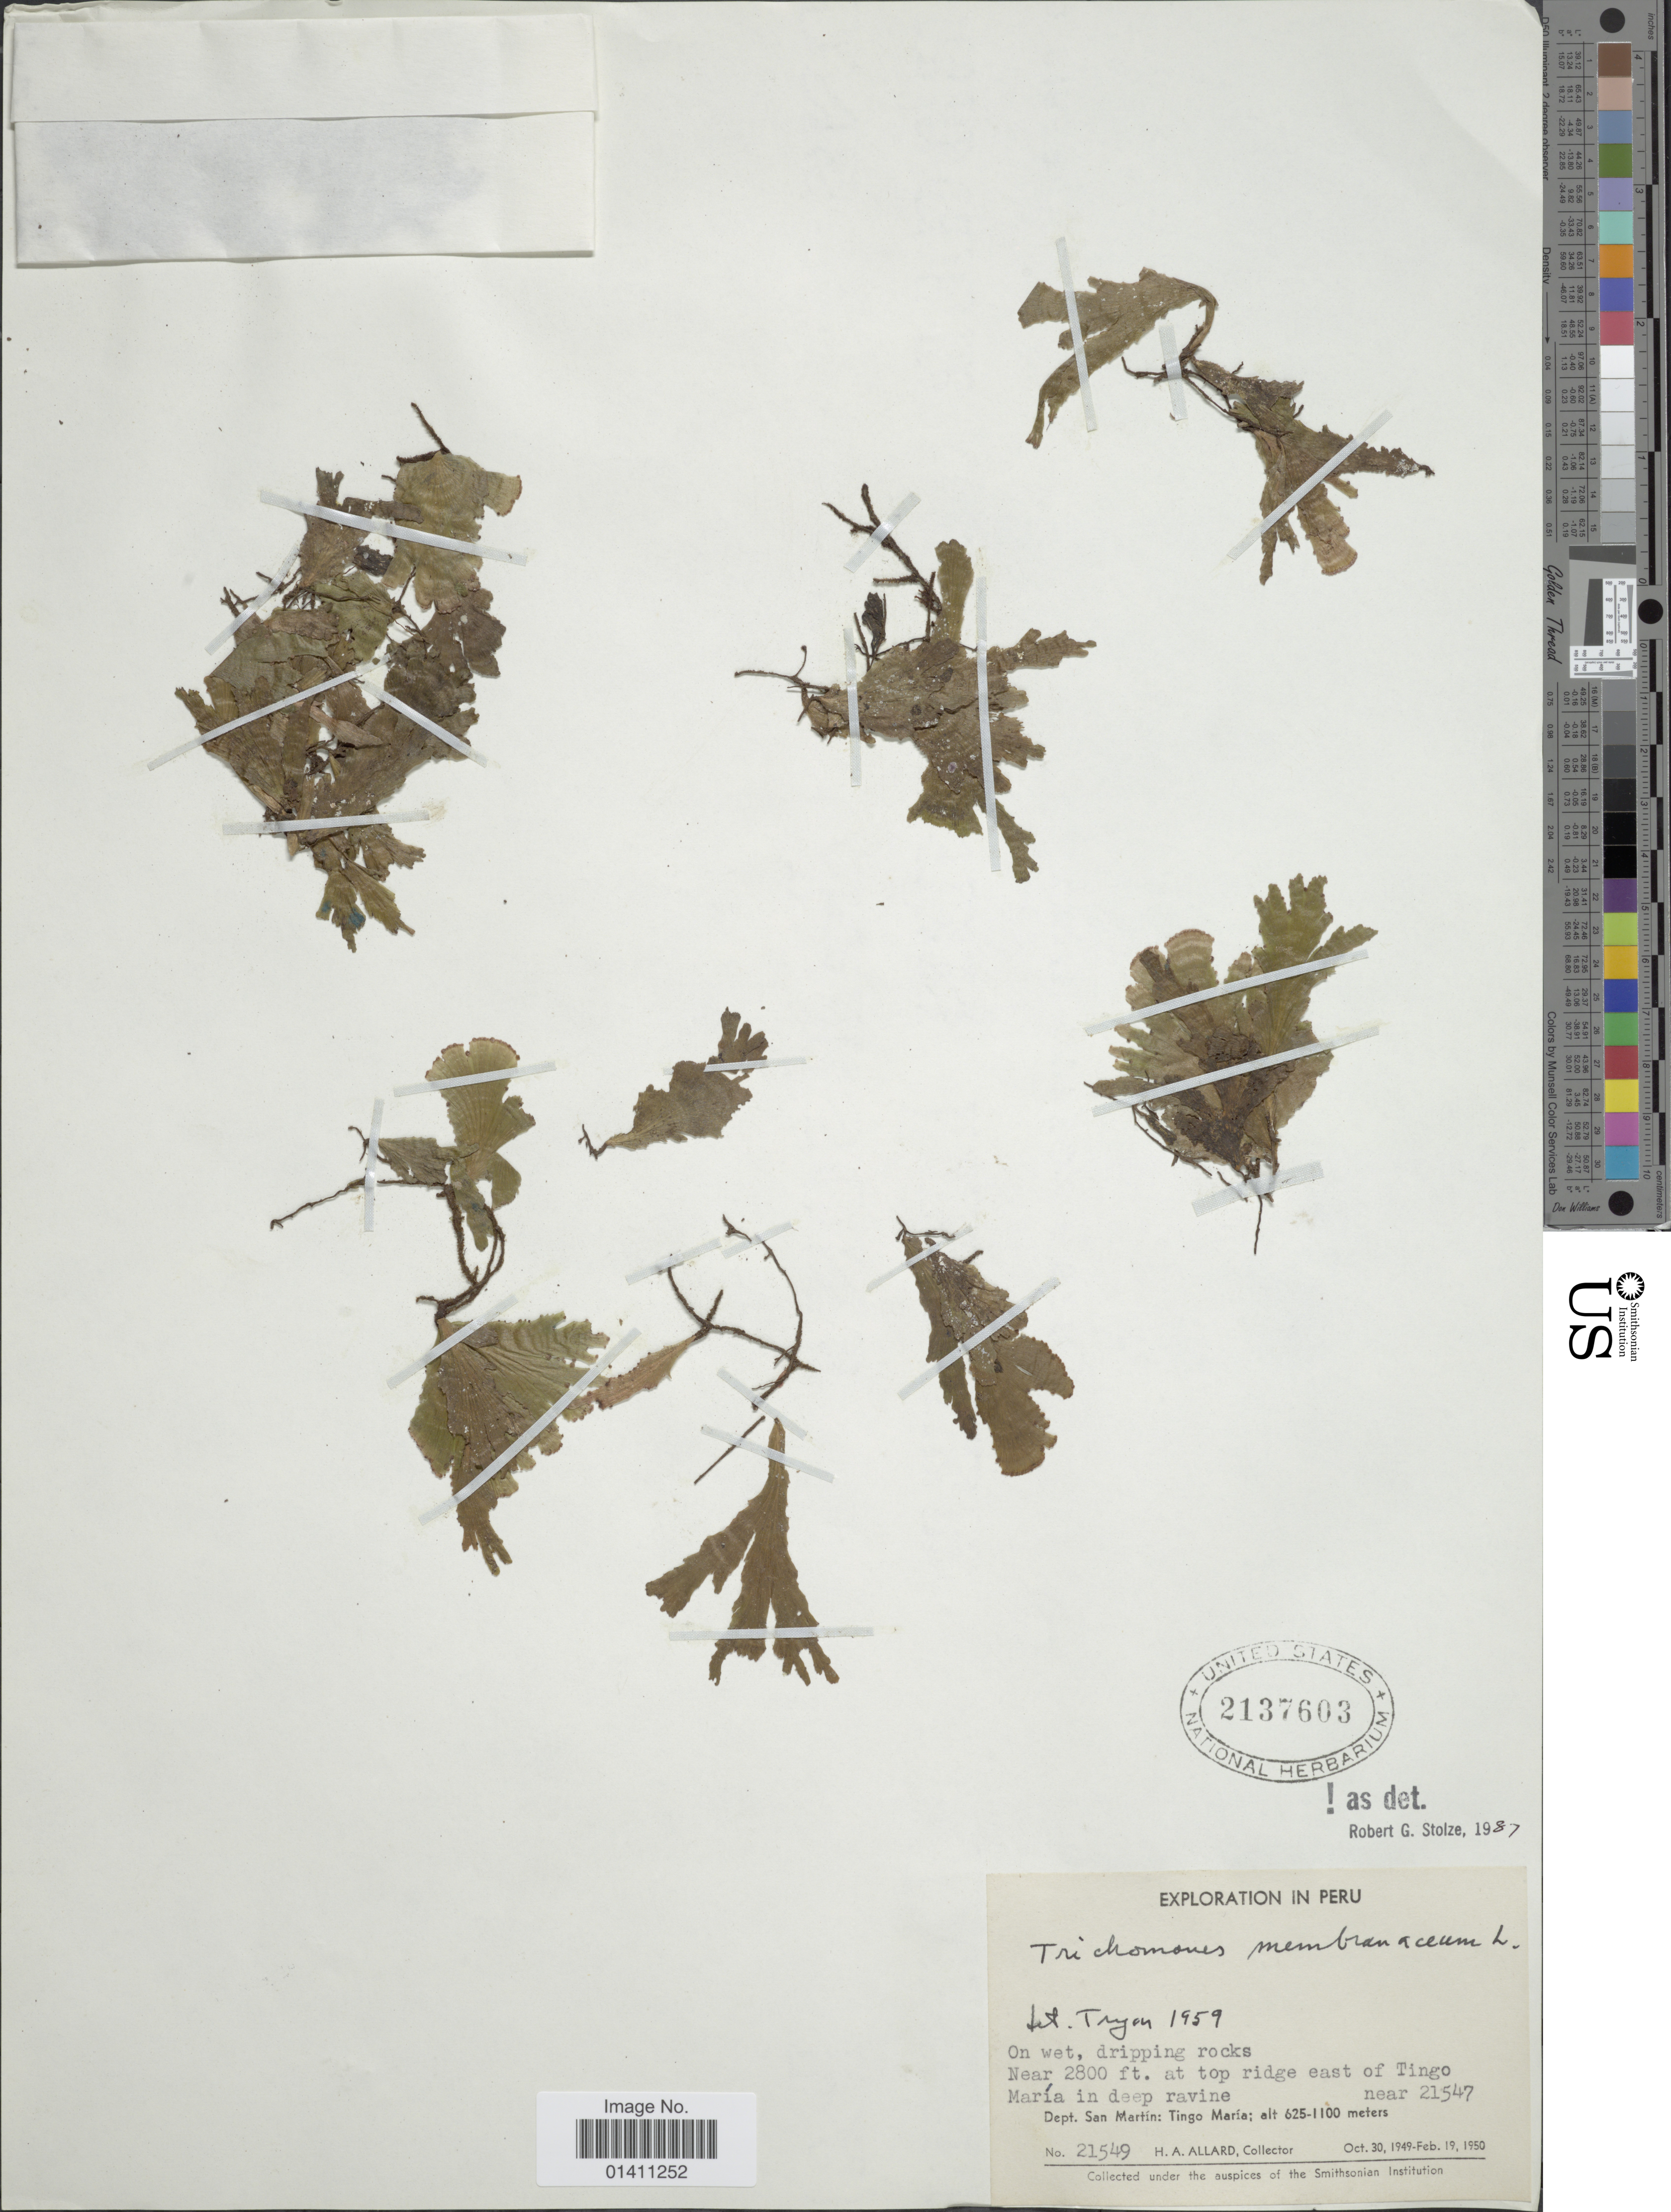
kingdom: Plantae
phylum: Tracheophyta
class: Polypodiopsida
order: Hymenophyllales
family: Hymenophyllaceae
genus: Didymoglossum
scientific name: Didymoglossum membranaceum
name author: (L.) Vareschi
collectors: H. A. Allard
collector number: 21549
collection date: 1949-10-30/1950-02-19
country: Peru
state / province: San Martín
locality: At top ridge east of Tingo Maria in deep ravine near 21547. Dept. San Martin: Tingo Maria.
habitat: on wet dripping rocks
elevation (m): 625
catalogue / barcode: US 2137603